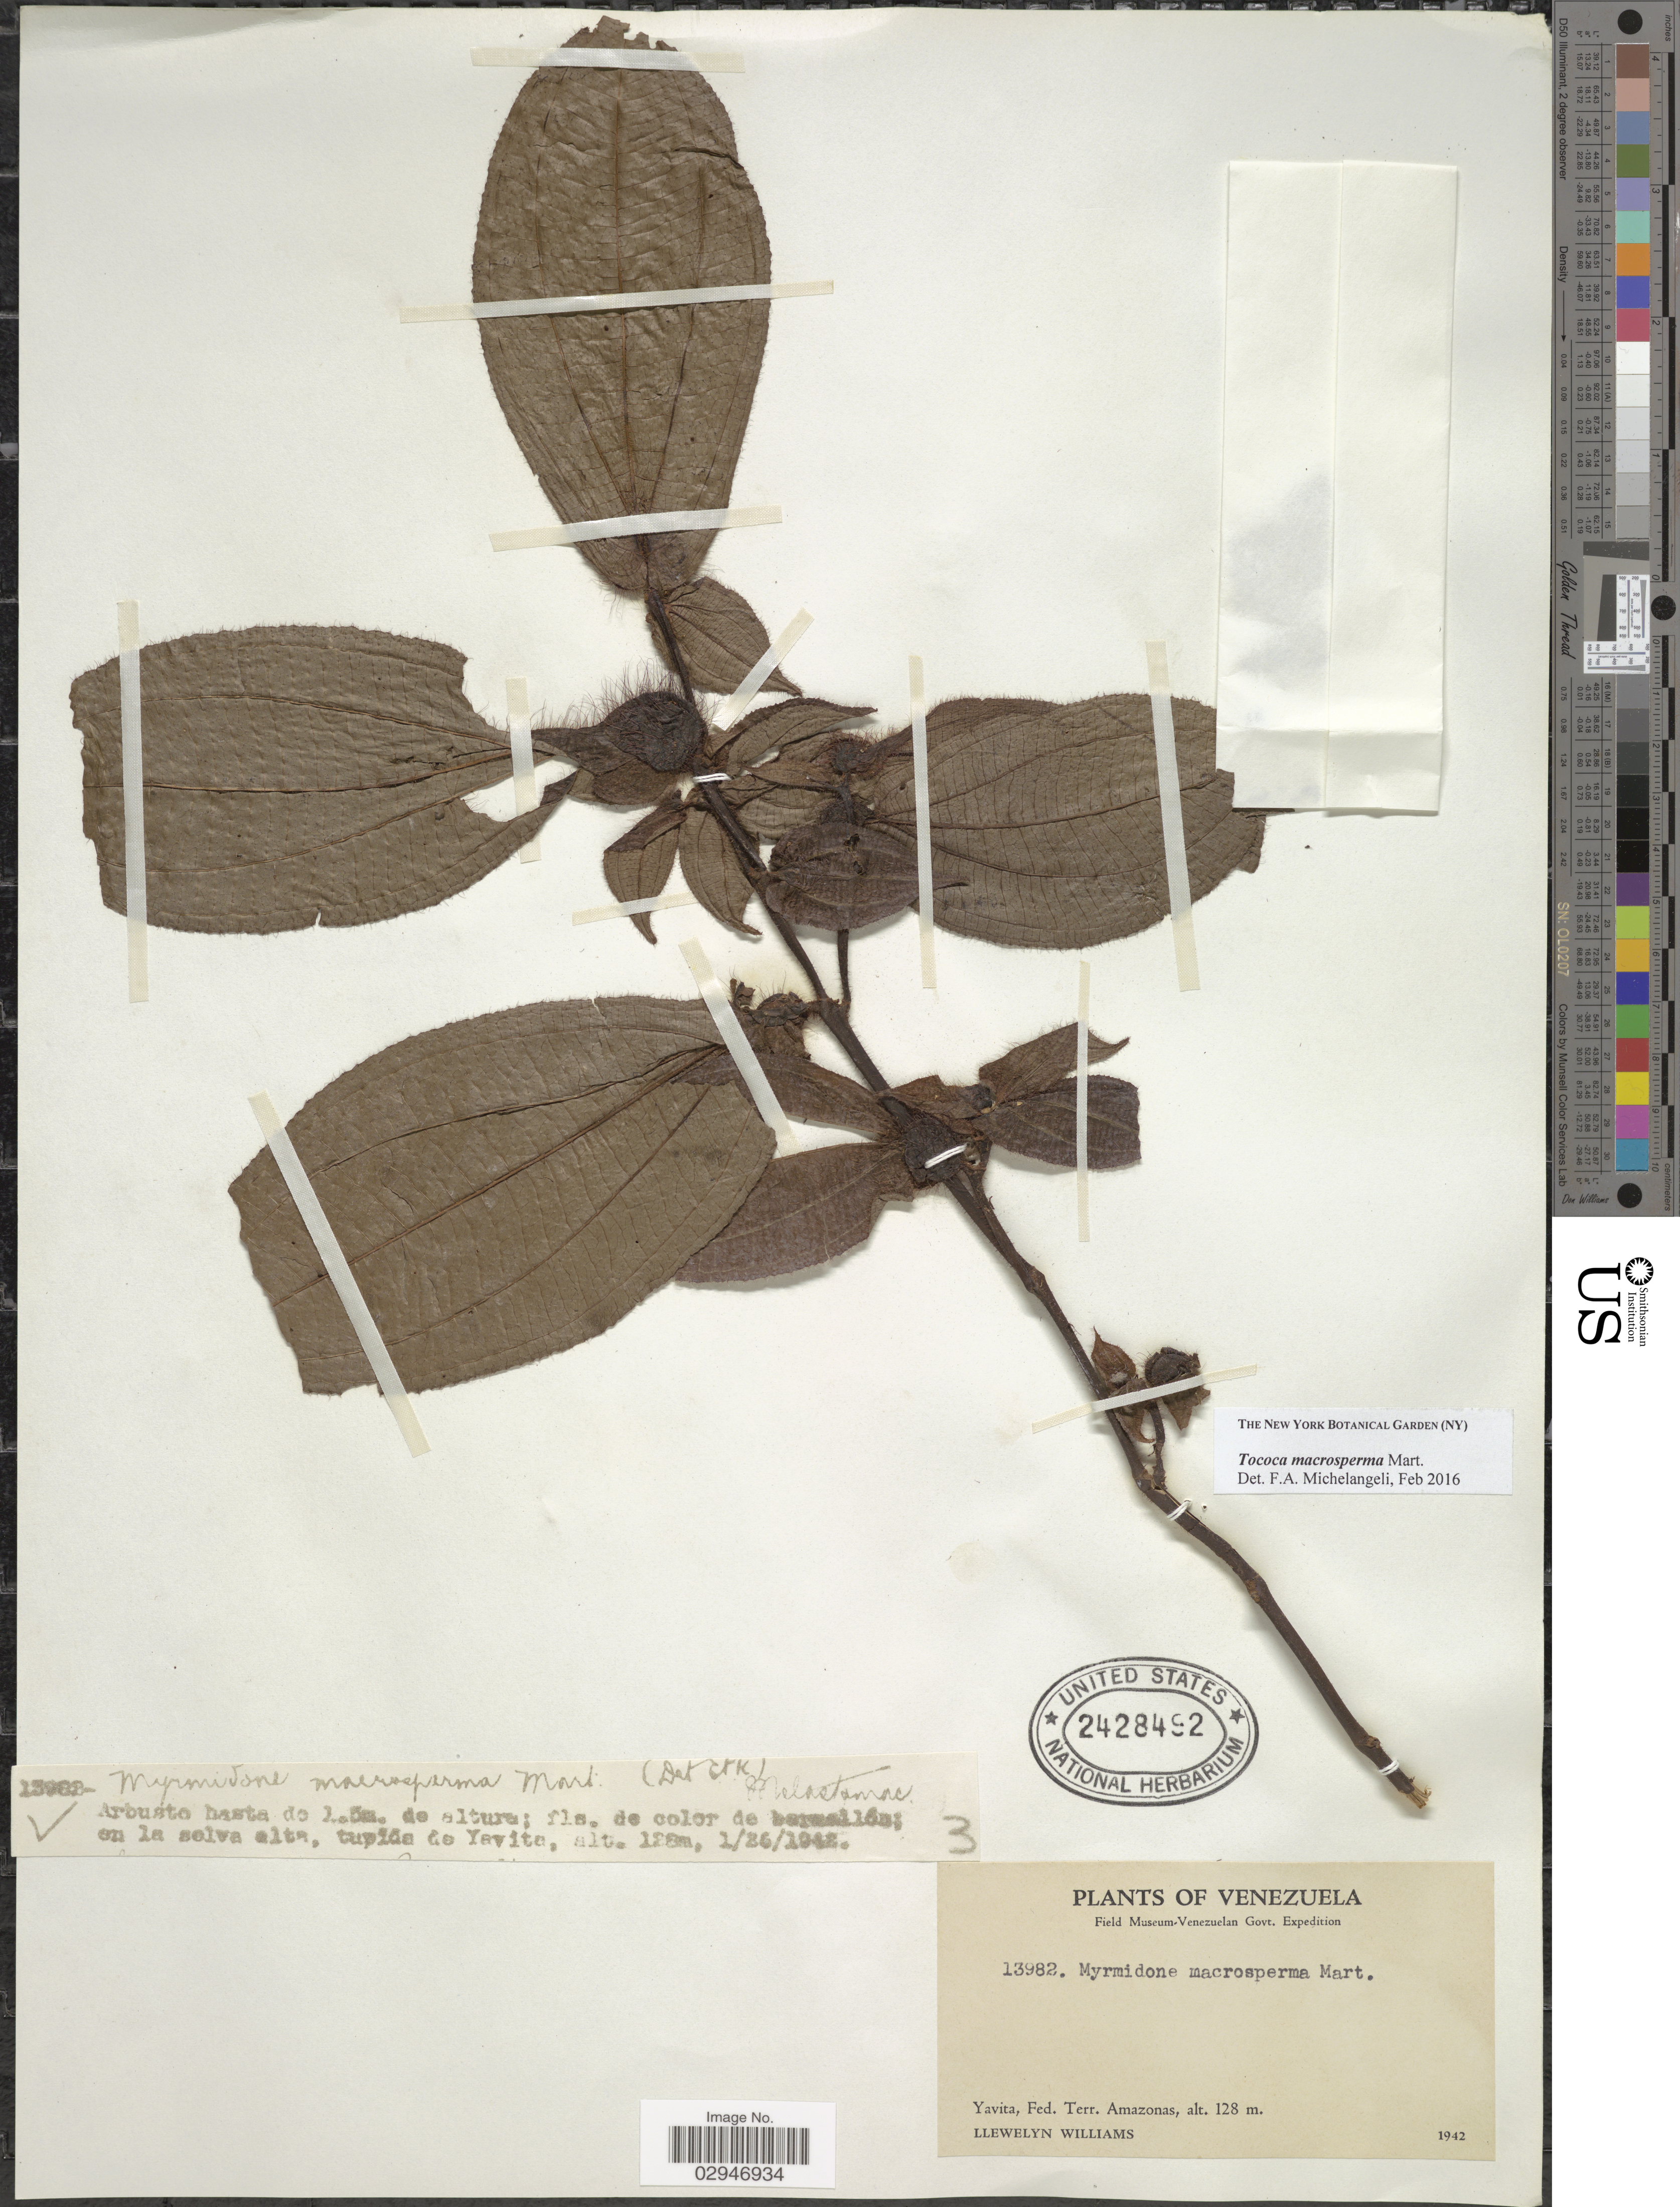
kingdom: Plantae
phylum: Tracheophyta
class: Magnoliopsida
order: Myrtales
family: Melastomataceae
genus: Tococa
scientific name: Tococa macrosperma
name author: Mart.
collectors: Ll. Williams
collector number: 13982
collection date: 1942-01-26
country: Venezuela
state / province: Amazonas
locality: Tupida de Yavita, Fed. Terr. Amazonas.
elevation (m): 128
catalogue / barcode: US 2428492